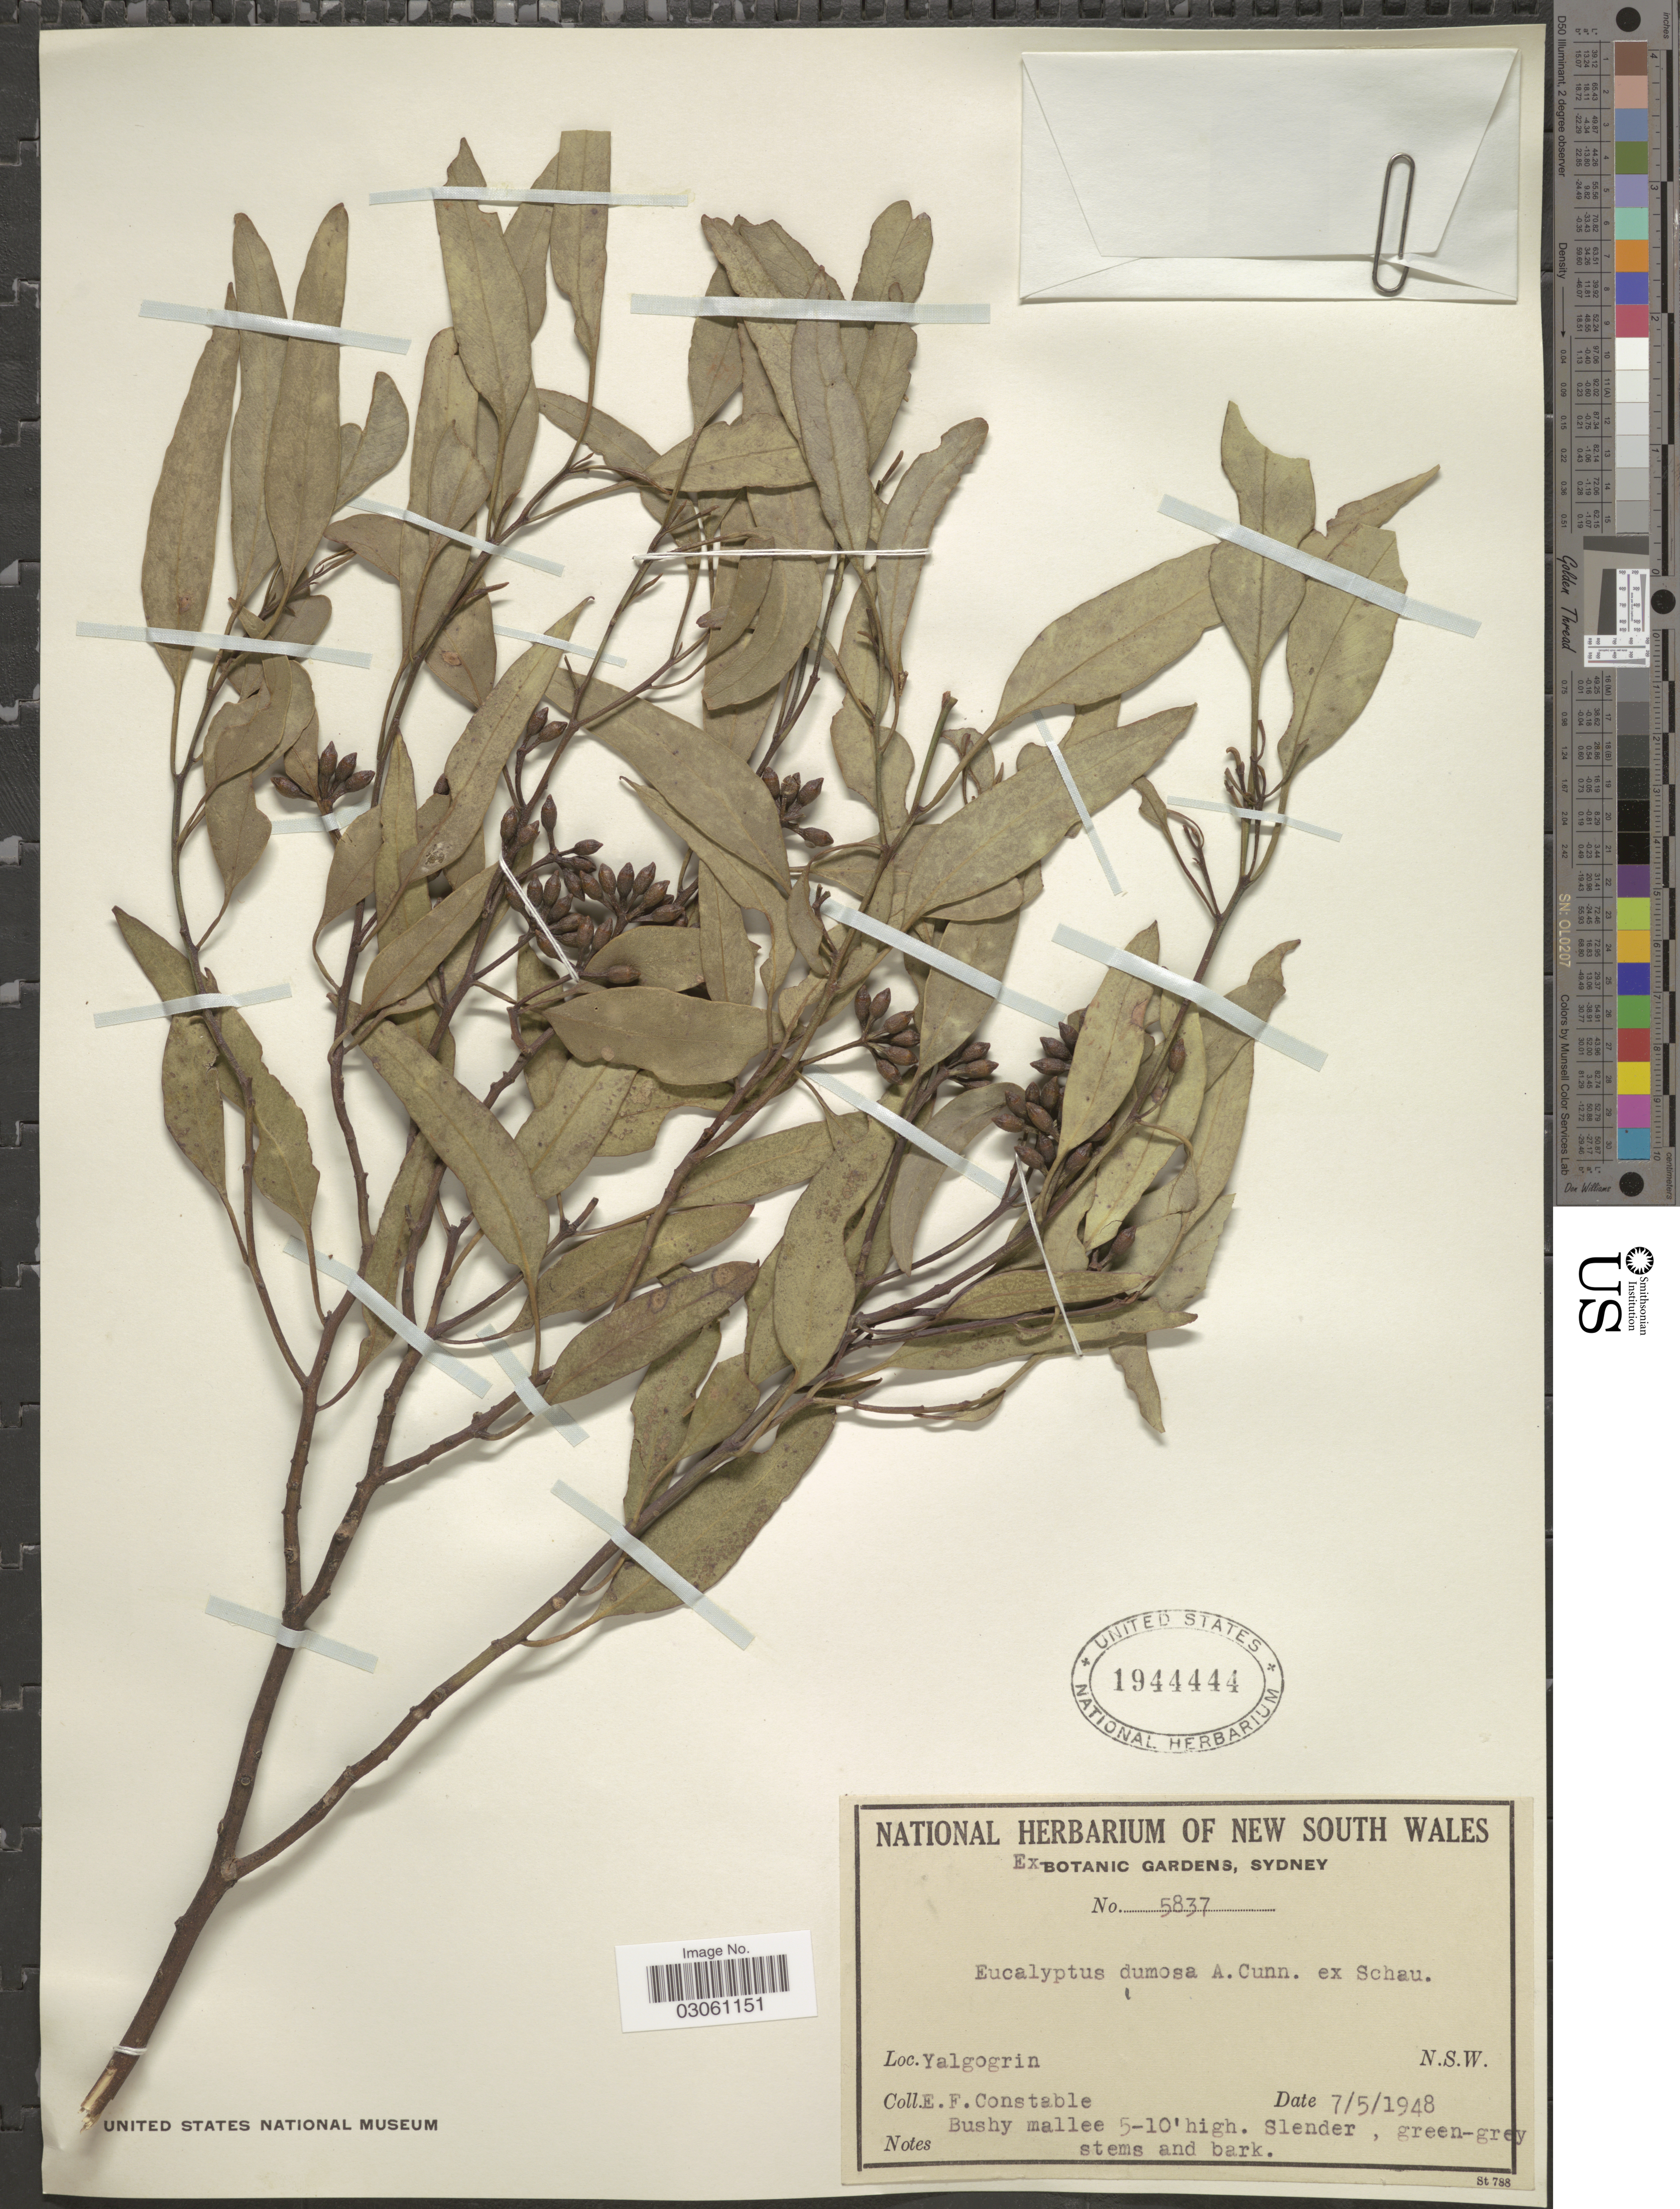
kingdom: Plantae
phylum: Tracheophyta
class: Magnoliopsida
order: Myrtales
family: Myrtaceae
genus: Eucalyptus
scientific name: Eucalyptus dumosa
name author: A. Cunn. ex Oxley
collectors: E. F. Constable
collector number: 5837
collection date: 1948-05-07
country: Australia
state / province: New South Wales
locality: Yalgogrin.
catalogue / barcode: US 1944444